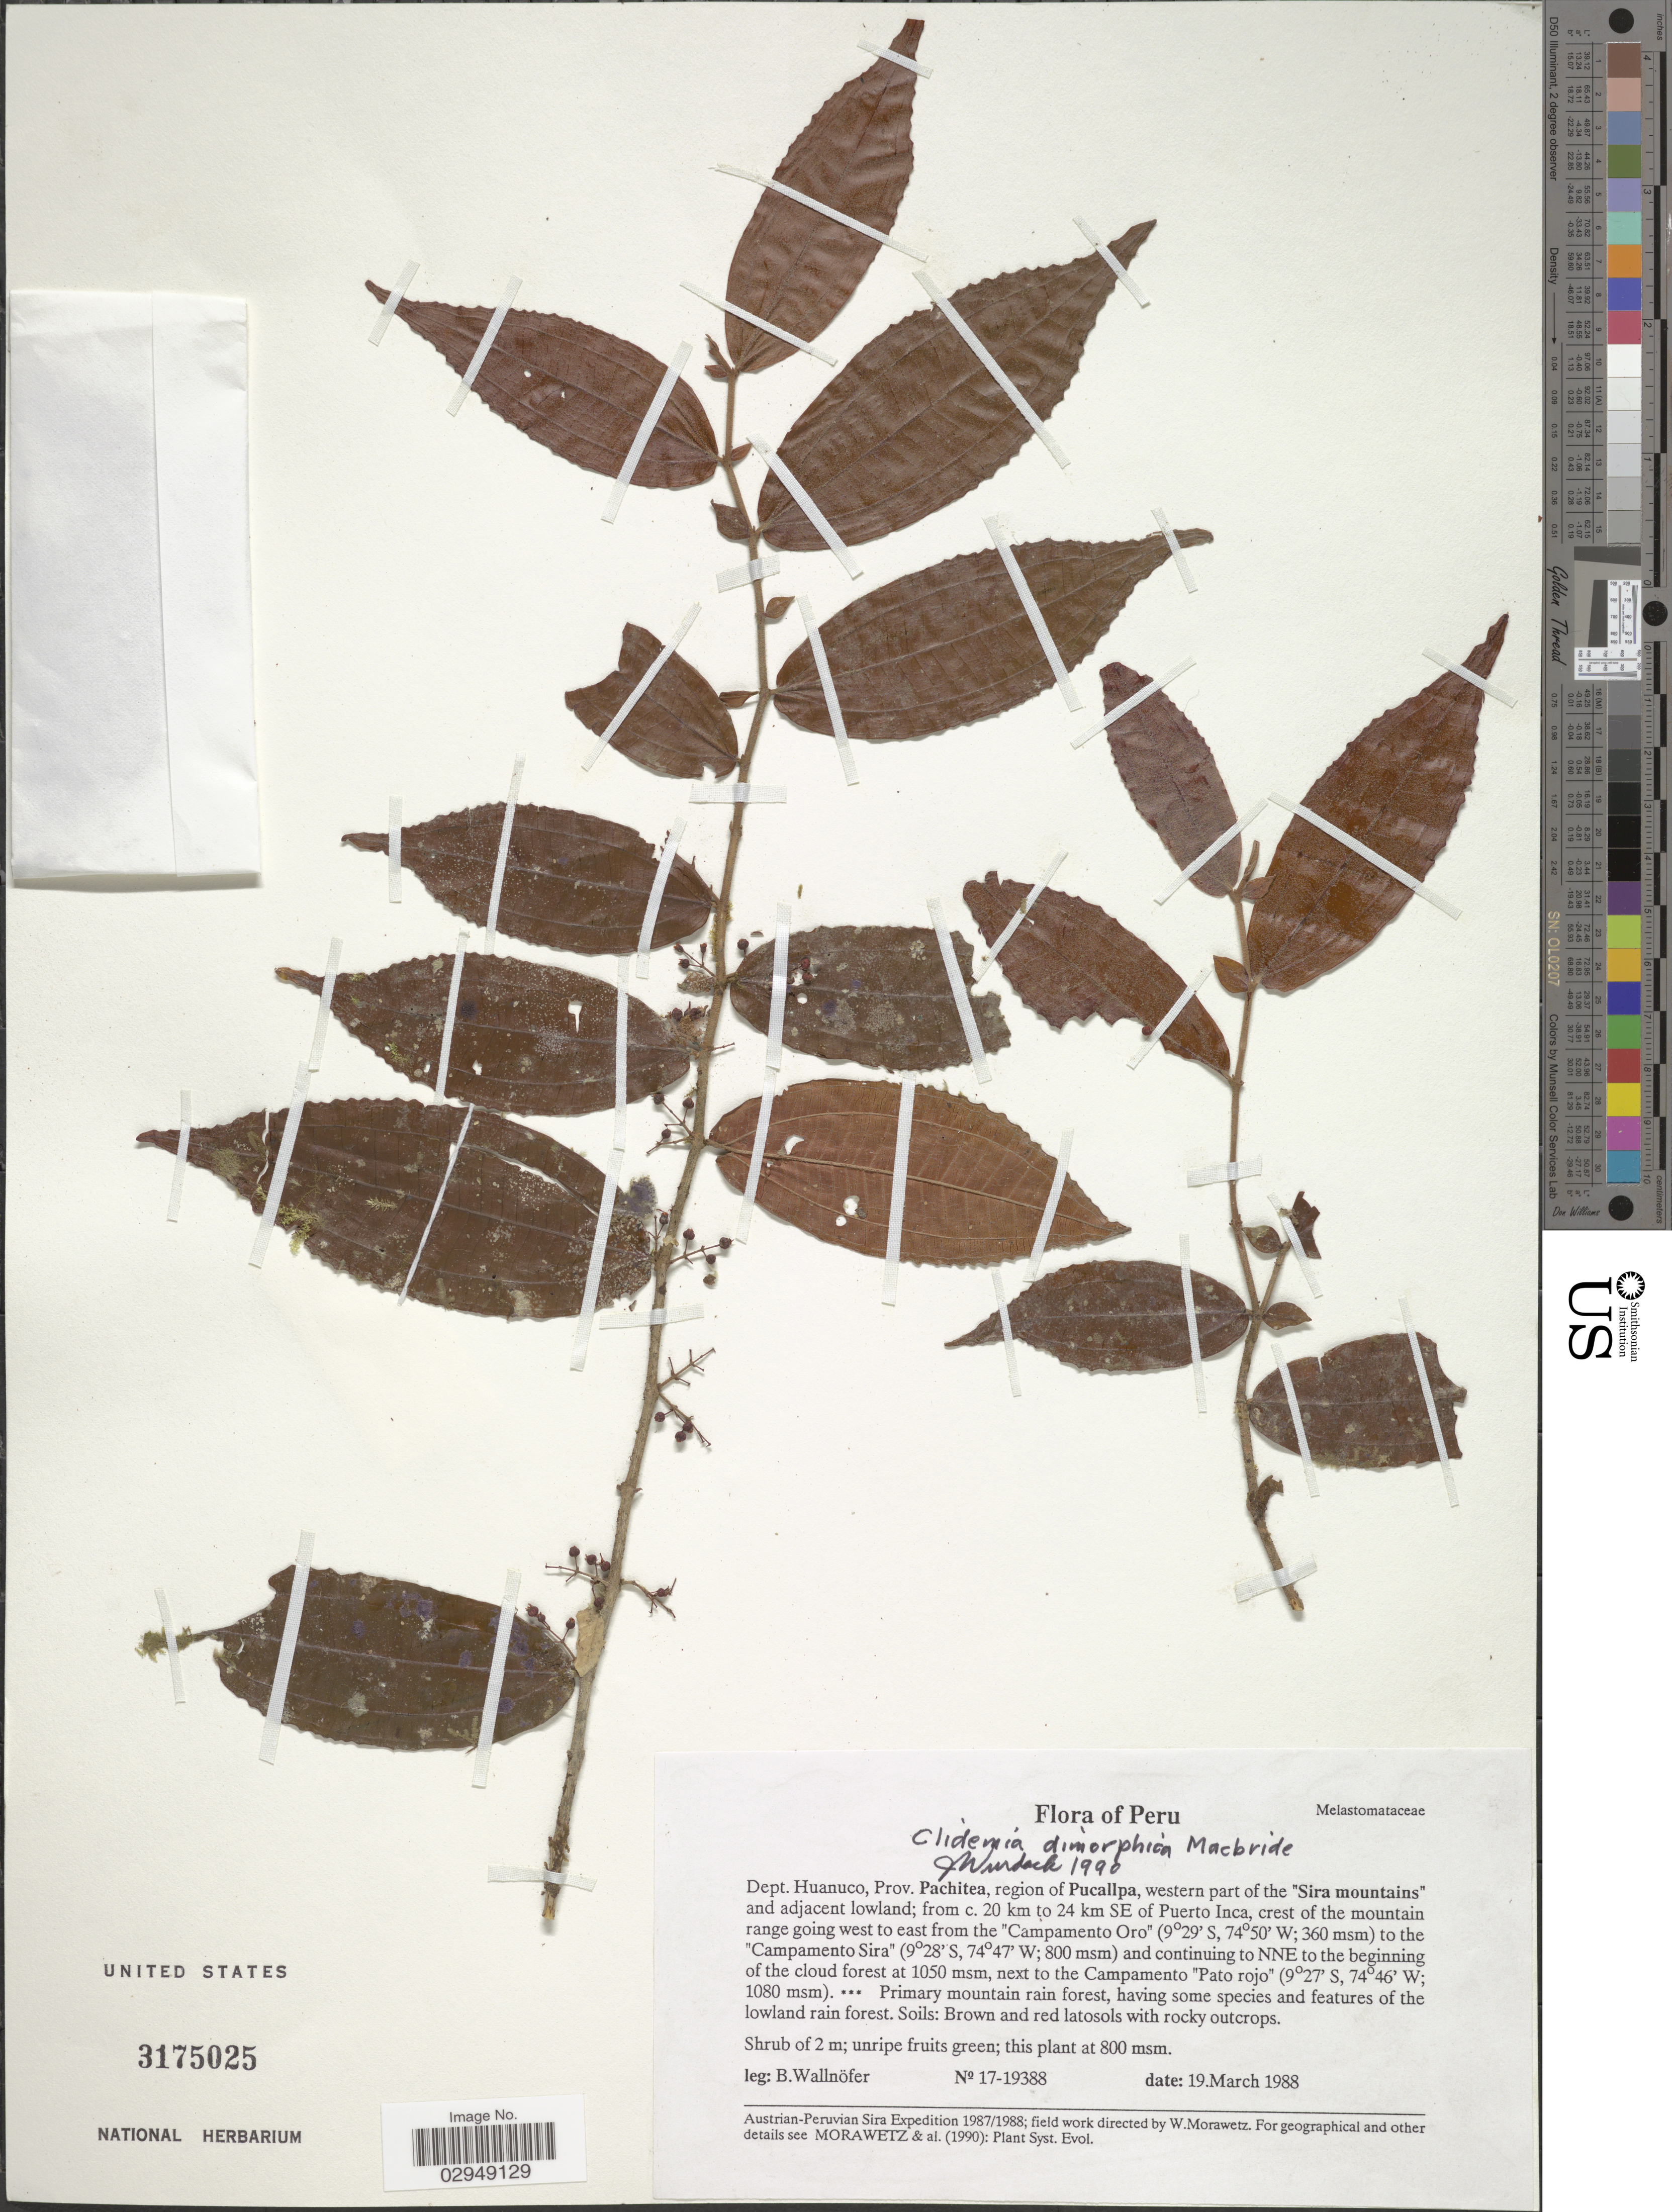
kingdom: Plantae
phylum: Tracheophyta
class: Magnoliopsida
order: Myrtales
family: Melastomataceae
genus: Clidemia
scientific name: Clidemia dimorphica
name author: J.F. Macbr.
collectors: B. Wallnöfer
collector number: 17-19388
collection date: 1988-03-19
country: Peru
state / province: Huánuco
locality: Dept. Huanuco, Prov. Pachitea, region of Pucallpa, western part of the "Sira mountains" and adjacent lowland, from c. 20 km to 24 km SE of Puerto Inca, crest of mountain range going west to east from the "Campamento Oro" to the "Campamento Sira" and continuing to NNE to the beginning of the cloud forest at 1050 msm, next to the Campamento "Pato rojo".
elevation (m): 800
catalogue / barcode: US 3175025